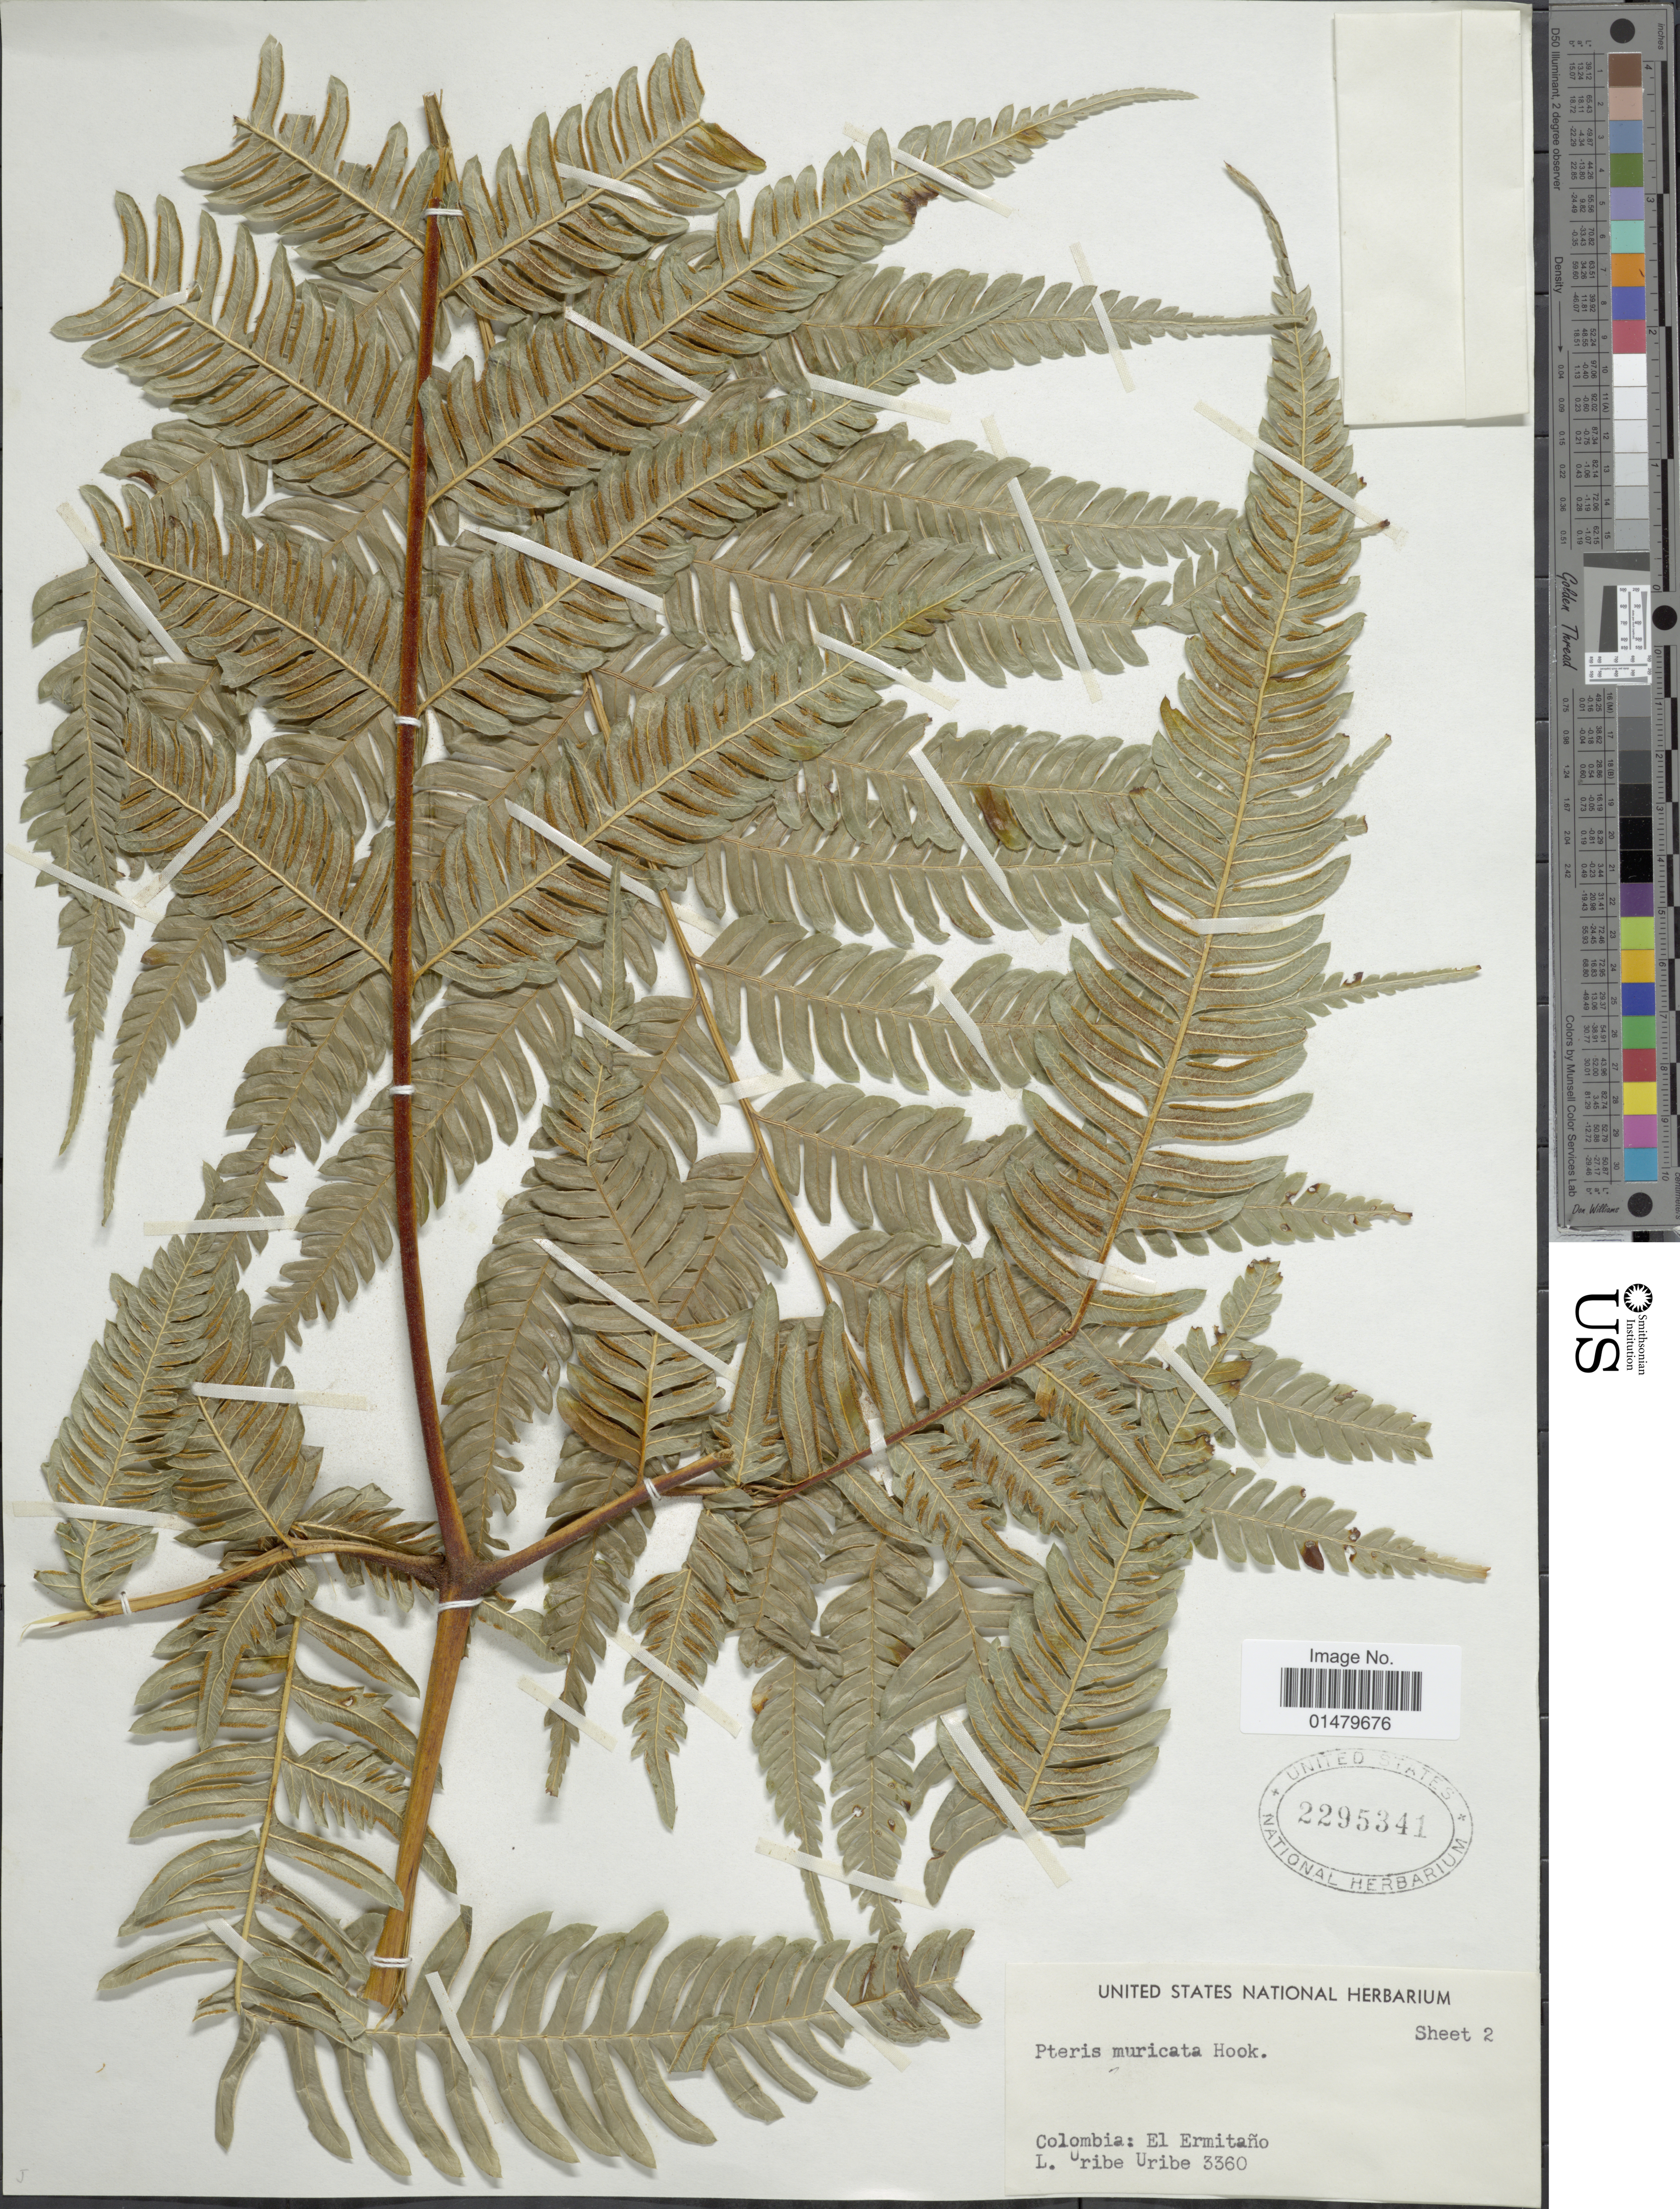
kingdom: Plantae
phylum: Tracheophyta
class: Polypodiopsida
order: Polypodiales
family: Pteridaceae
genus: Pteris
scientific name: Pteris muricatopedata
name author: A.L. Arbeláez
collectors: L. Uribe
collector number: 3360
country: Colombia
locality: Colombia, El Ermitano.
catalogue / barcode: US 2295341